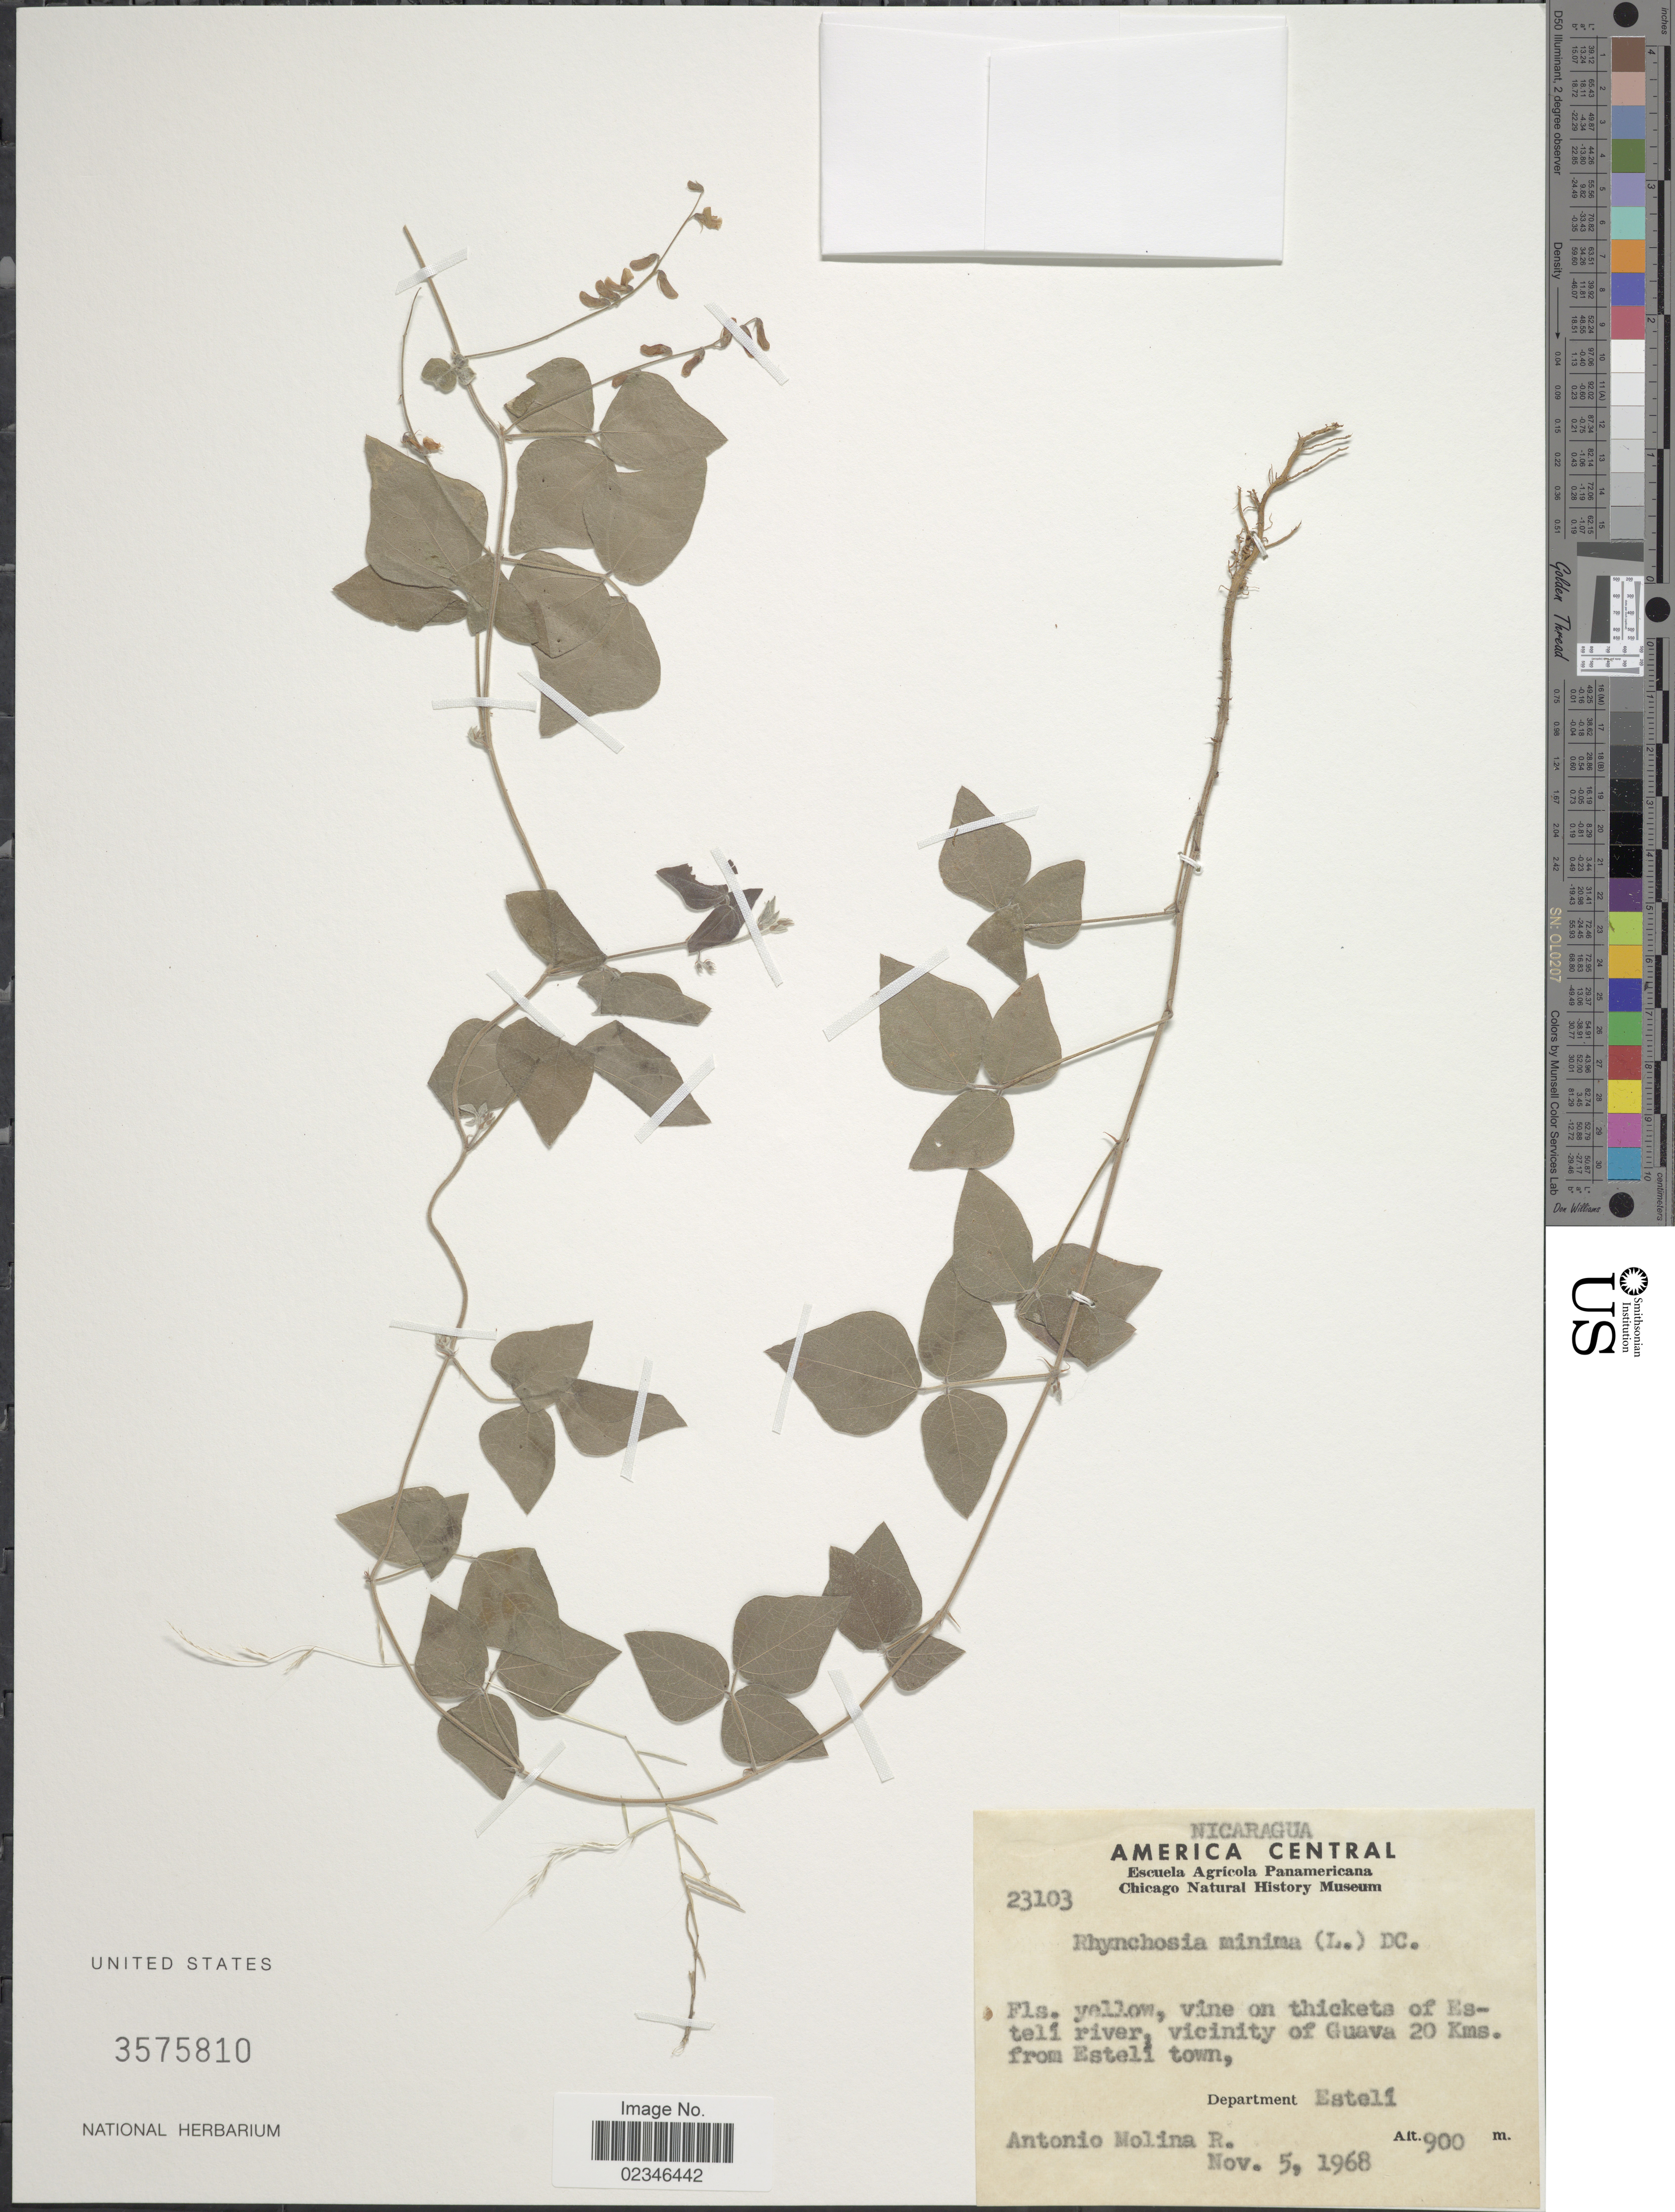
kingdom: Plantae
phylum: Tracheophyta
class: Magnoliopsida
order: Fabales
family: Fabaceae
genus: Rhynchosia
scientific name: Rhynchosia minima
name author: (L.) DC.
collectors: A. Molina R.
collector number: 23103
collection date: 1968-11-05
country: Nicaragua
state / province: Esteli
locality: Vine of thickets of Estelí river, vicinity of Guava 20 Kms. from Estelí town, Department Estelí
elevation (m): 900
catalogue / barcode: US 3575810